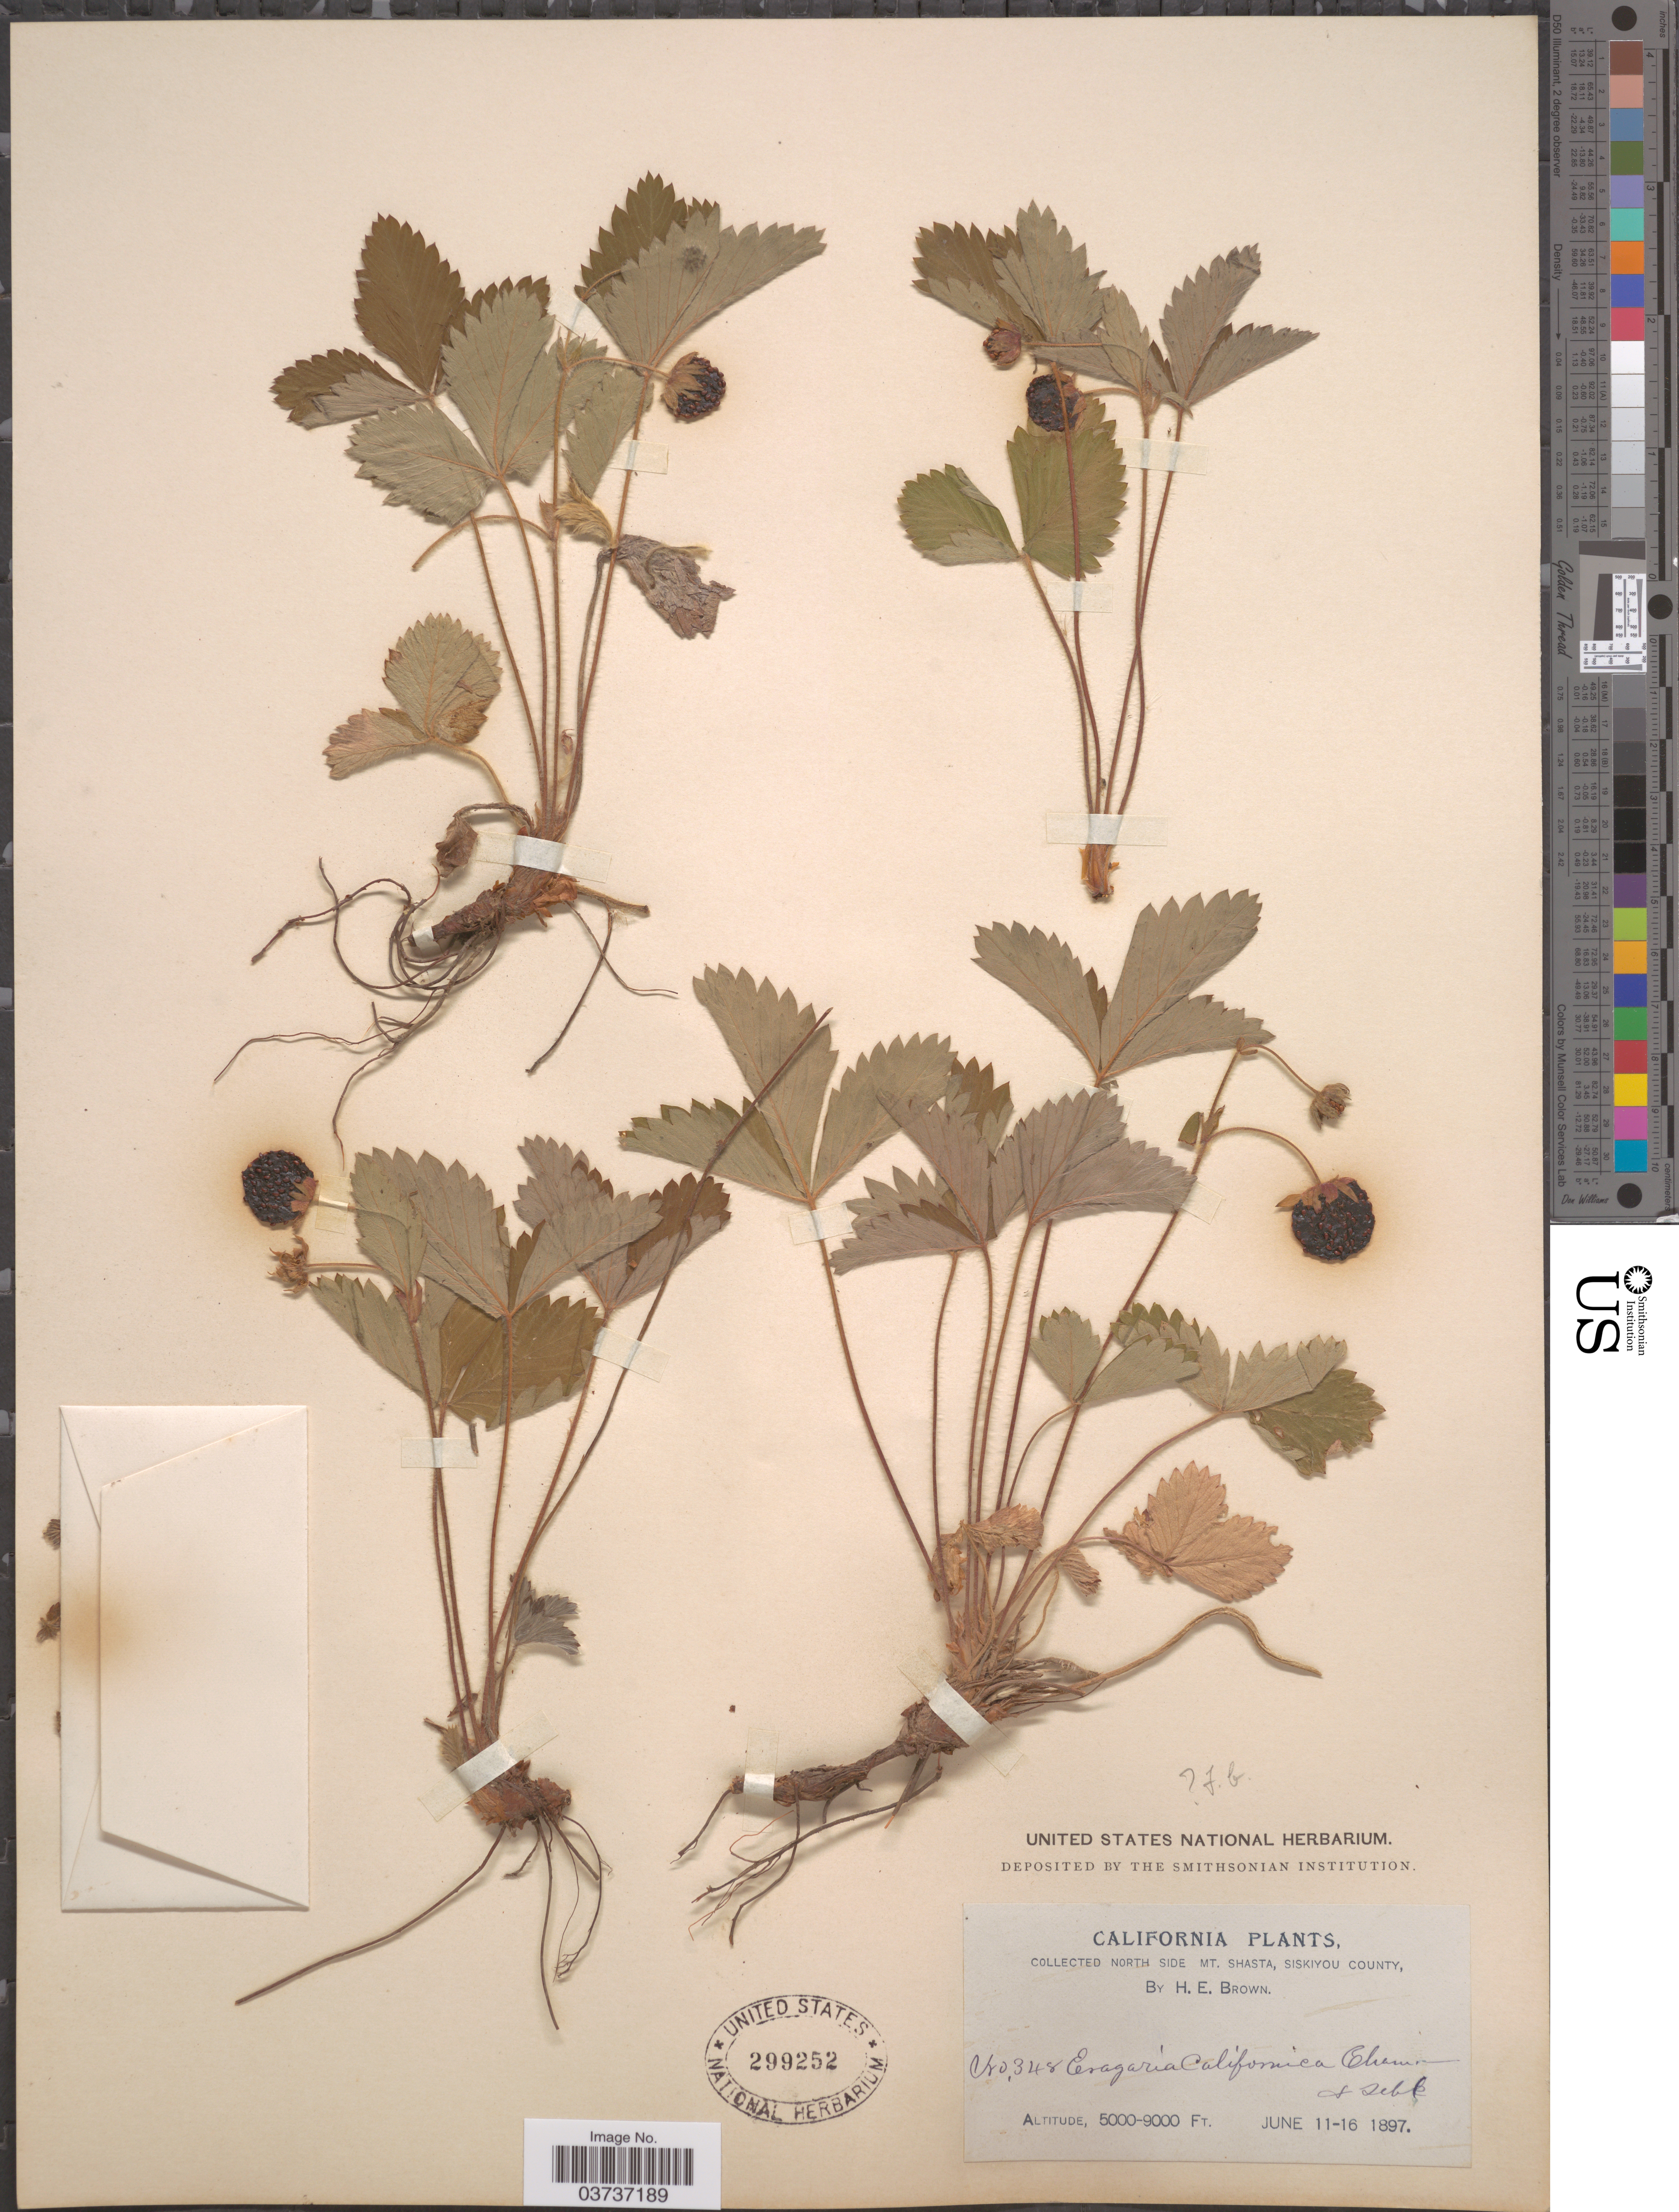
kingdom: Plantae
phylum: Tracheophyta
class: Magnoliopsida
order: Rosales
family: Rosaceae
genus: Fragaria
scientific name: Fragaria californica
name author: Cham. & Schltdl.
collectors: H. E. Brown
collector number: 348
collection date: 1897-06-11/1897-06-16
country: United States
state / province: California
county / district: Siskiyou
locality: North side Mt. Shasta, Siskiyou County.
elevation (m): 1524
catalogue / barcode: US 299252